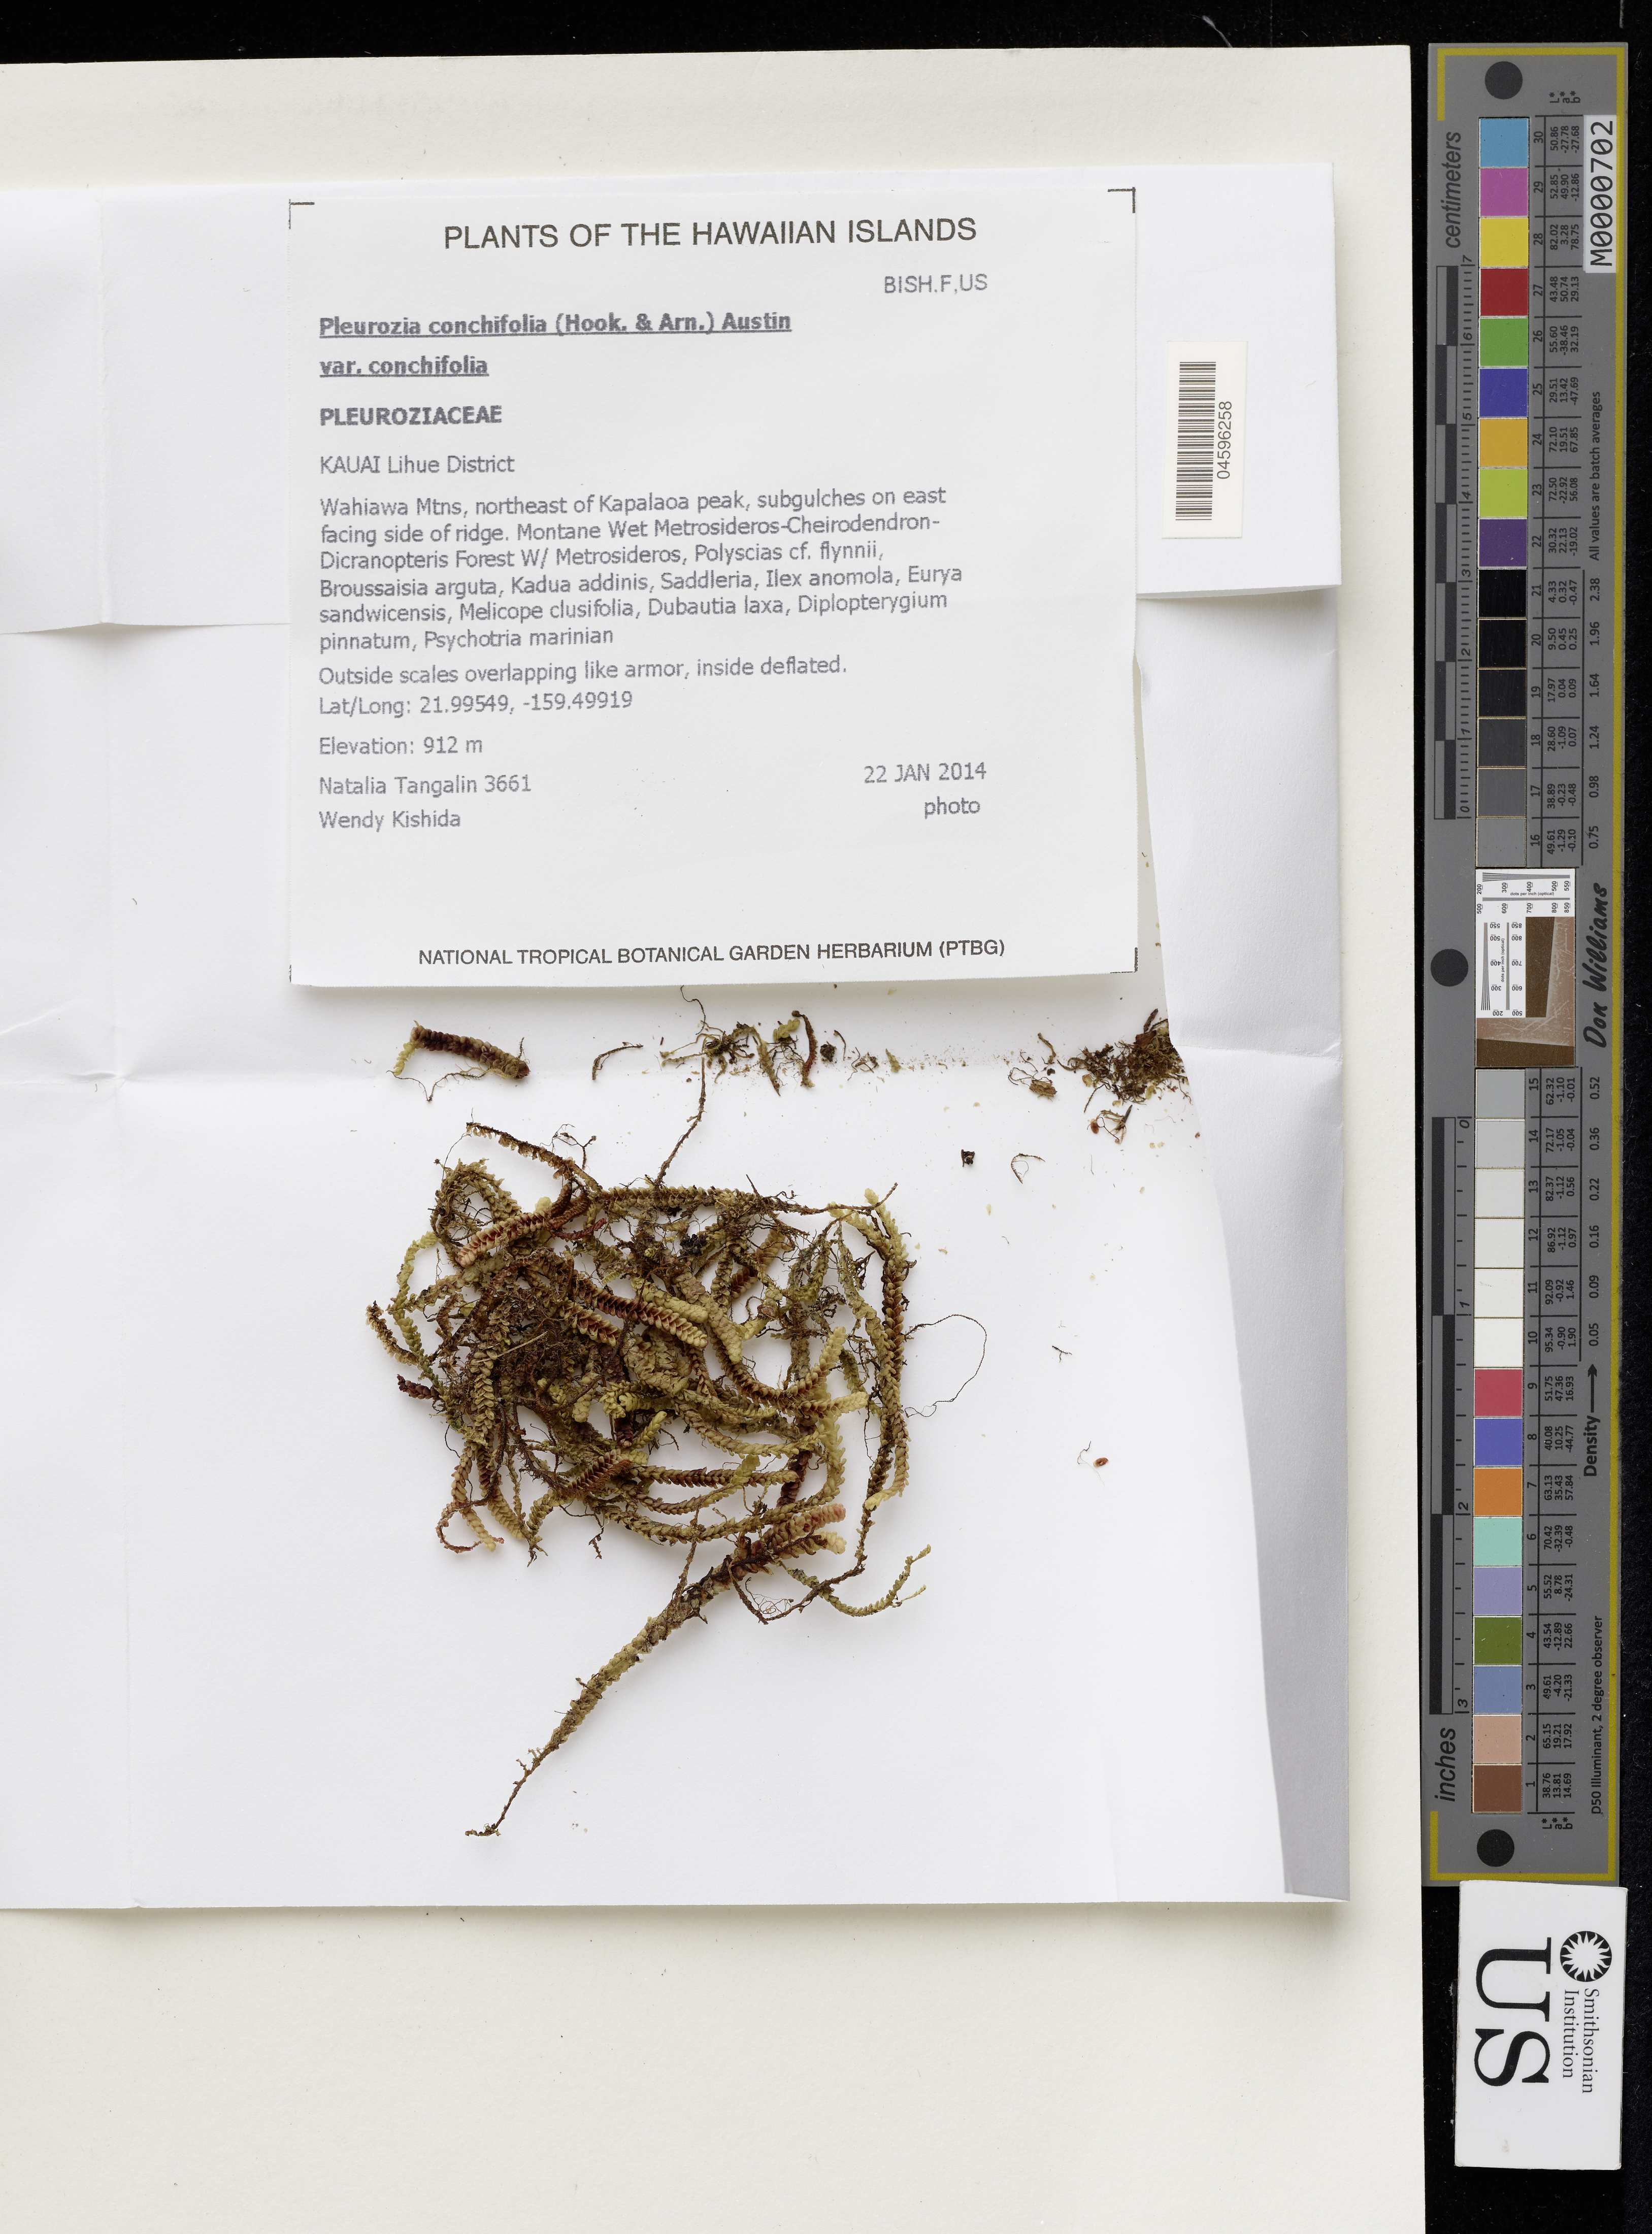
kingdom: Plantae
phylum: Marchantiophyta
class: Jungermanniopsida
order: Pleuroziales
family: Pleuroziaceae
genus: Pleurozia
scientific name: Pleurozia conchifolia (Hook. & Arn.) Austin var. conchifolia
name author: (Hook. & Arn.) Austin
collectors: N. Tangalin & W. Kishida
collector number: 3661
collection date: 2014-01-22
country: United States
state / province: Hawaii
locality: Kauai Lihue District, Wahiawa Mtns, northeast of Kapalaoa peak, subgulches on east facing side of ridge.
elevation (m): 912